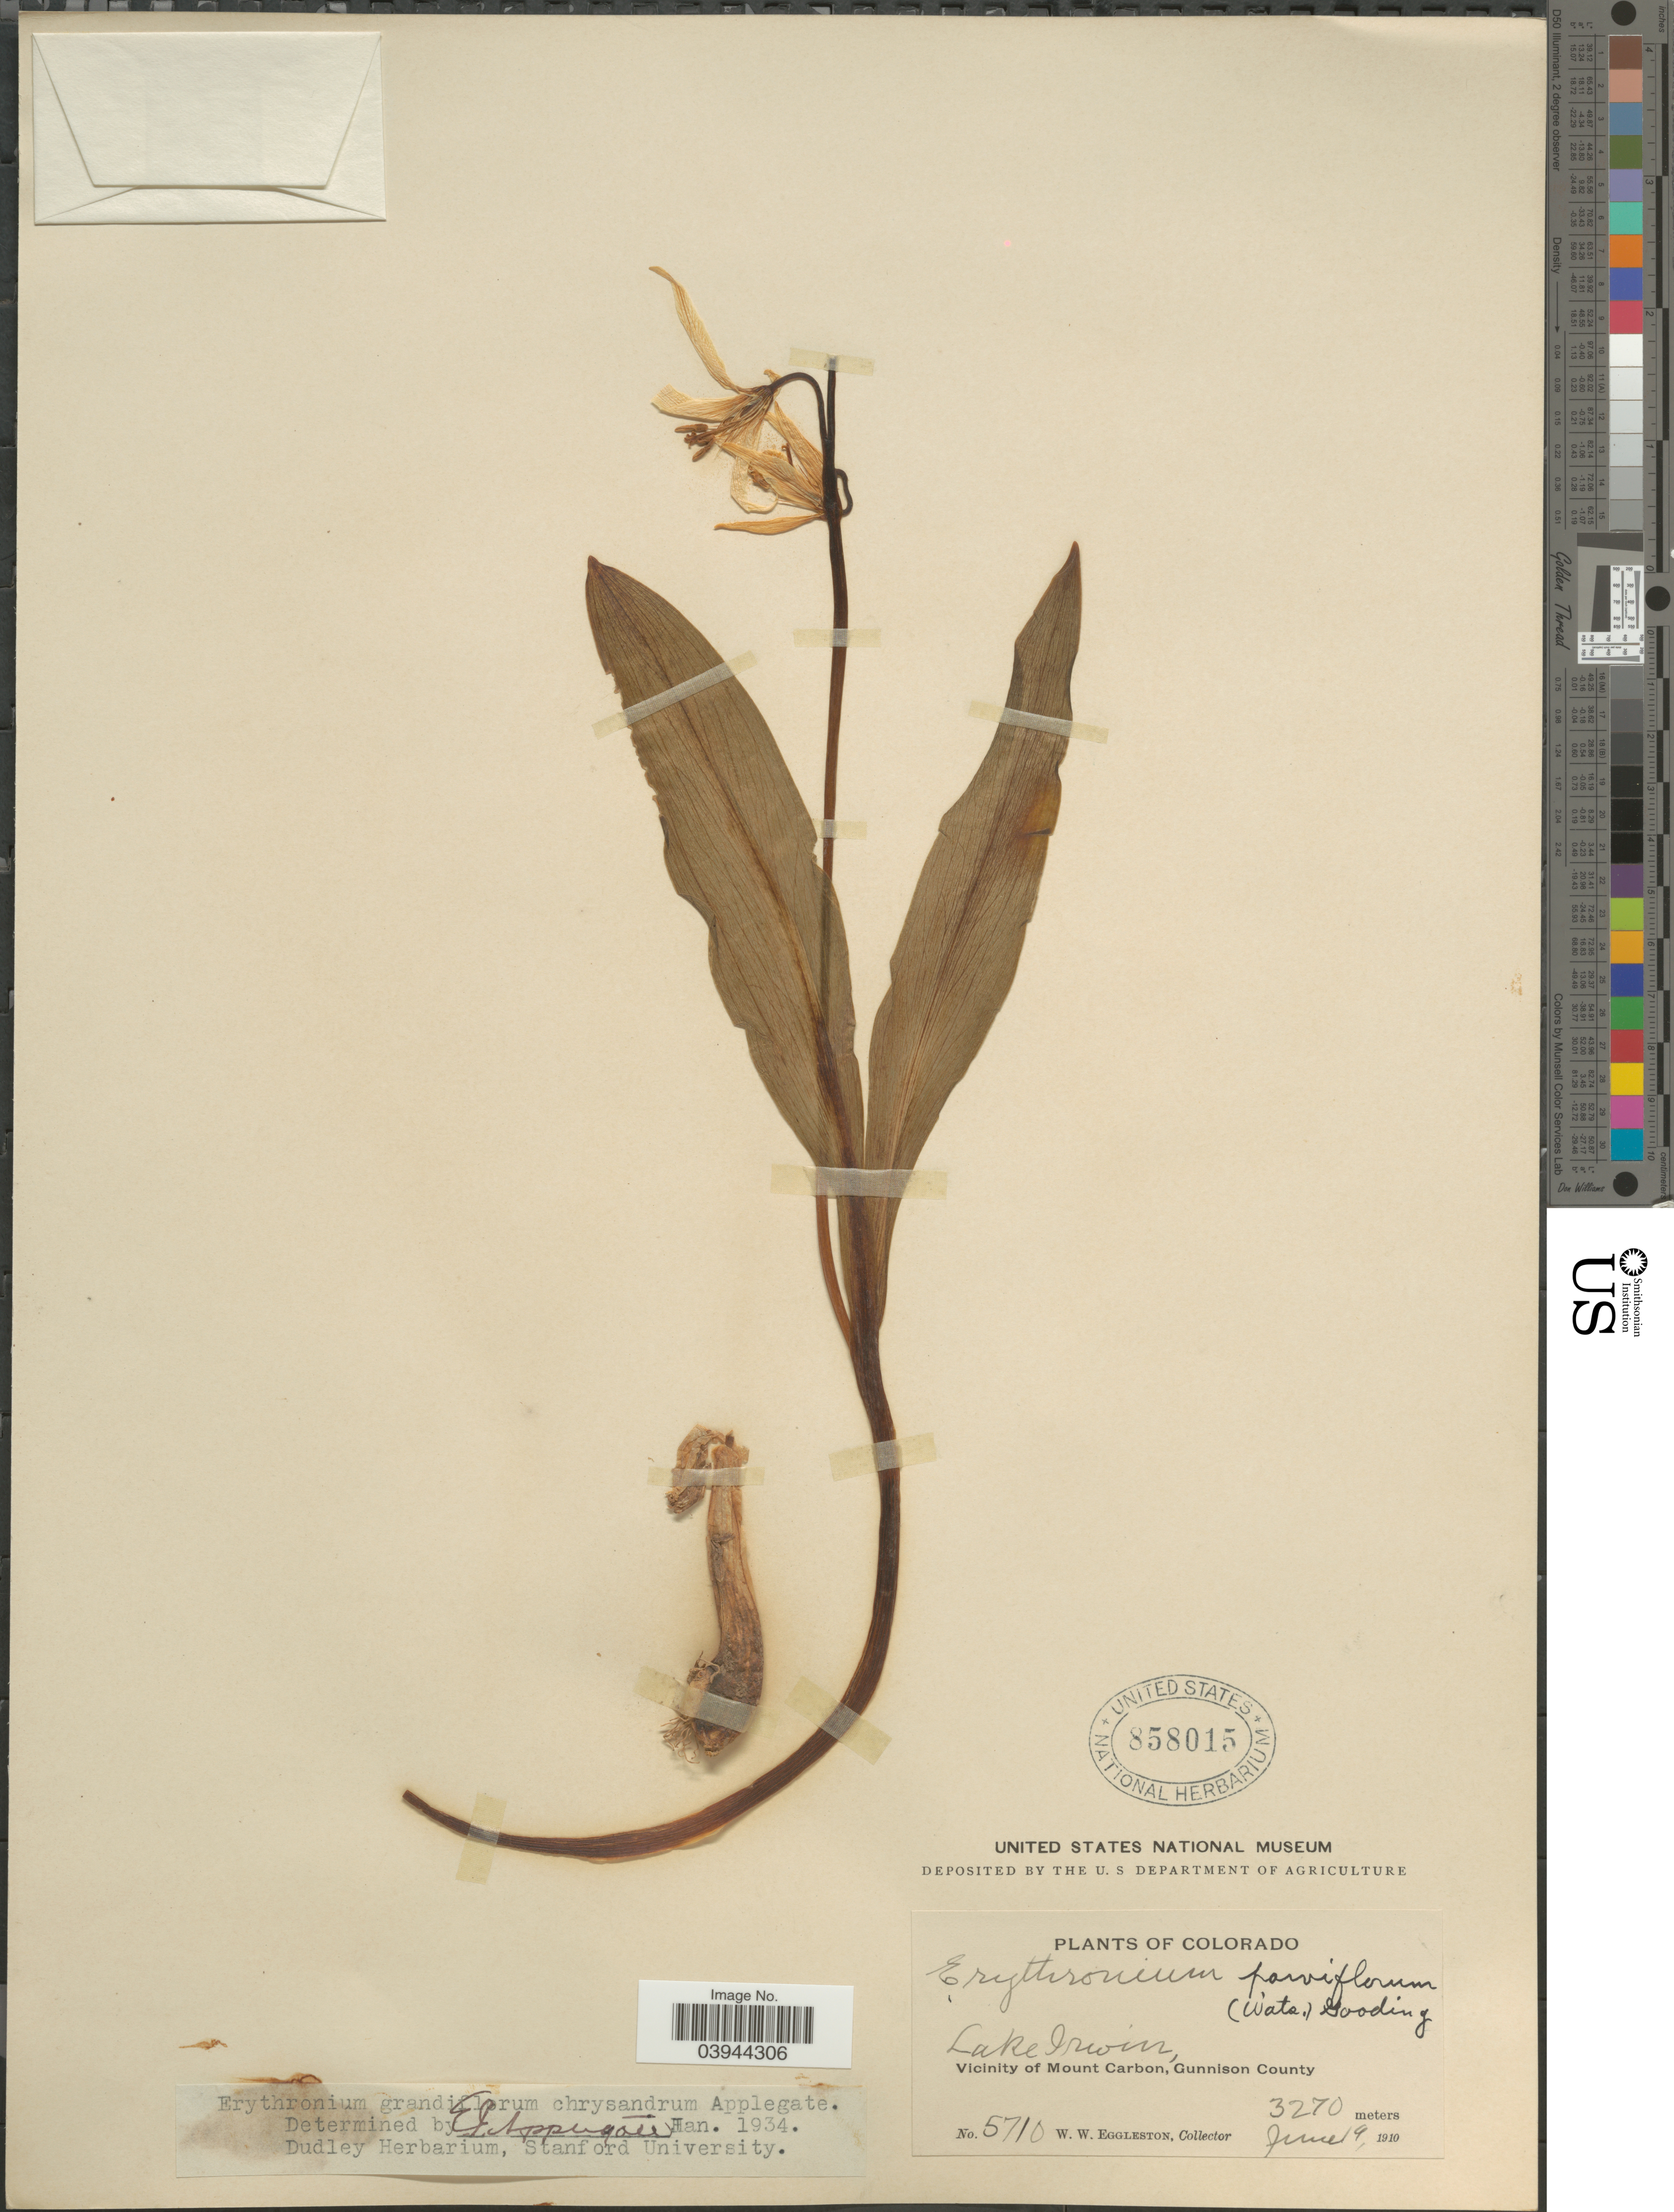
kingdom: Plantae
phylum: Tracheophyta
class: Liliopsida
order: Liliales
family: Liliaceae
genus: Erythronium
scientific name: Erythronium grandiflorum subsp. chrysandrum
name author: (Applegate) Abrams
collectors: W. W. Eggleston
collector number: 5710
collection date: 1910-06-19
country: United States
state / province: Colorado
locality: Lake Irwin. Vicinity of Mount Carbon, Gunnison County.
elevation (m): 3270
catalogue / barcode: US 858015